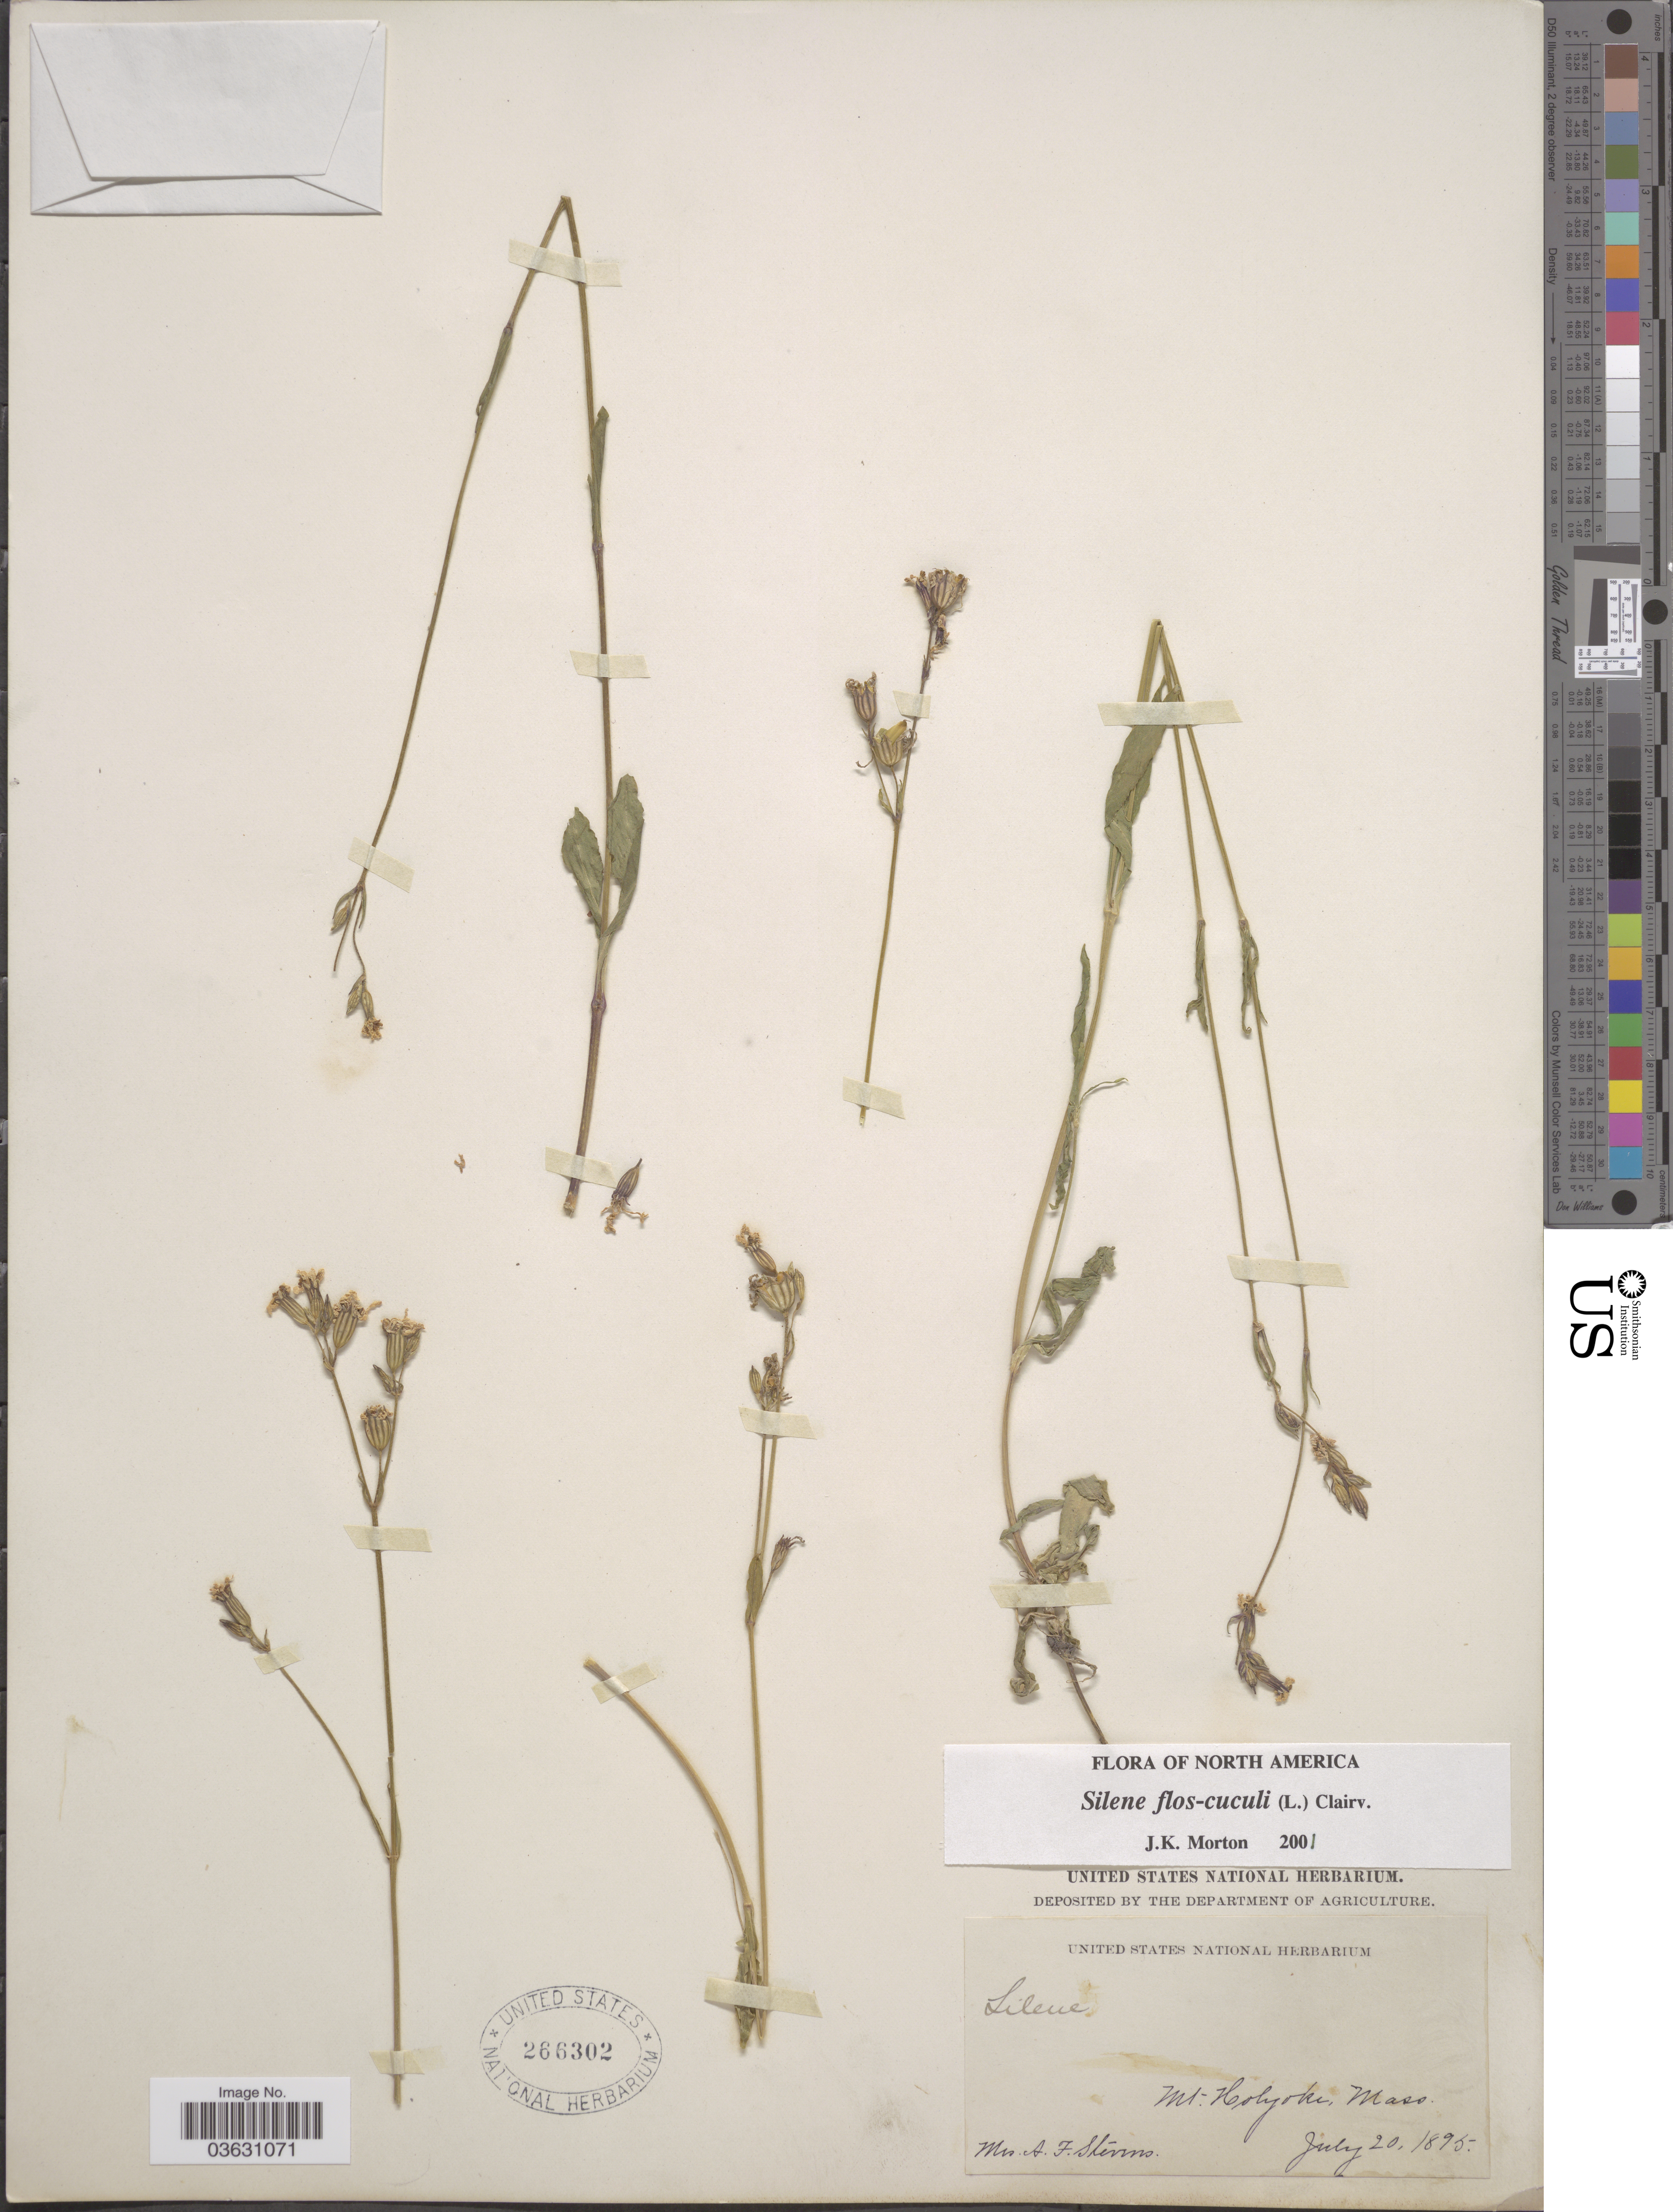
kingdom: Plantae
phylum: Tracheophyta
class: Magnoliopsida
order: Caryophyllales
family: Caryophyllaceae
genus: Silene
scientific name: Silene sp.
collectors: A. Stevens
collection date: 1895-07-20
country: United States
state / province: Massachusetts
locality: Mt. Holyoke.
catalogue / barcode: US 266302